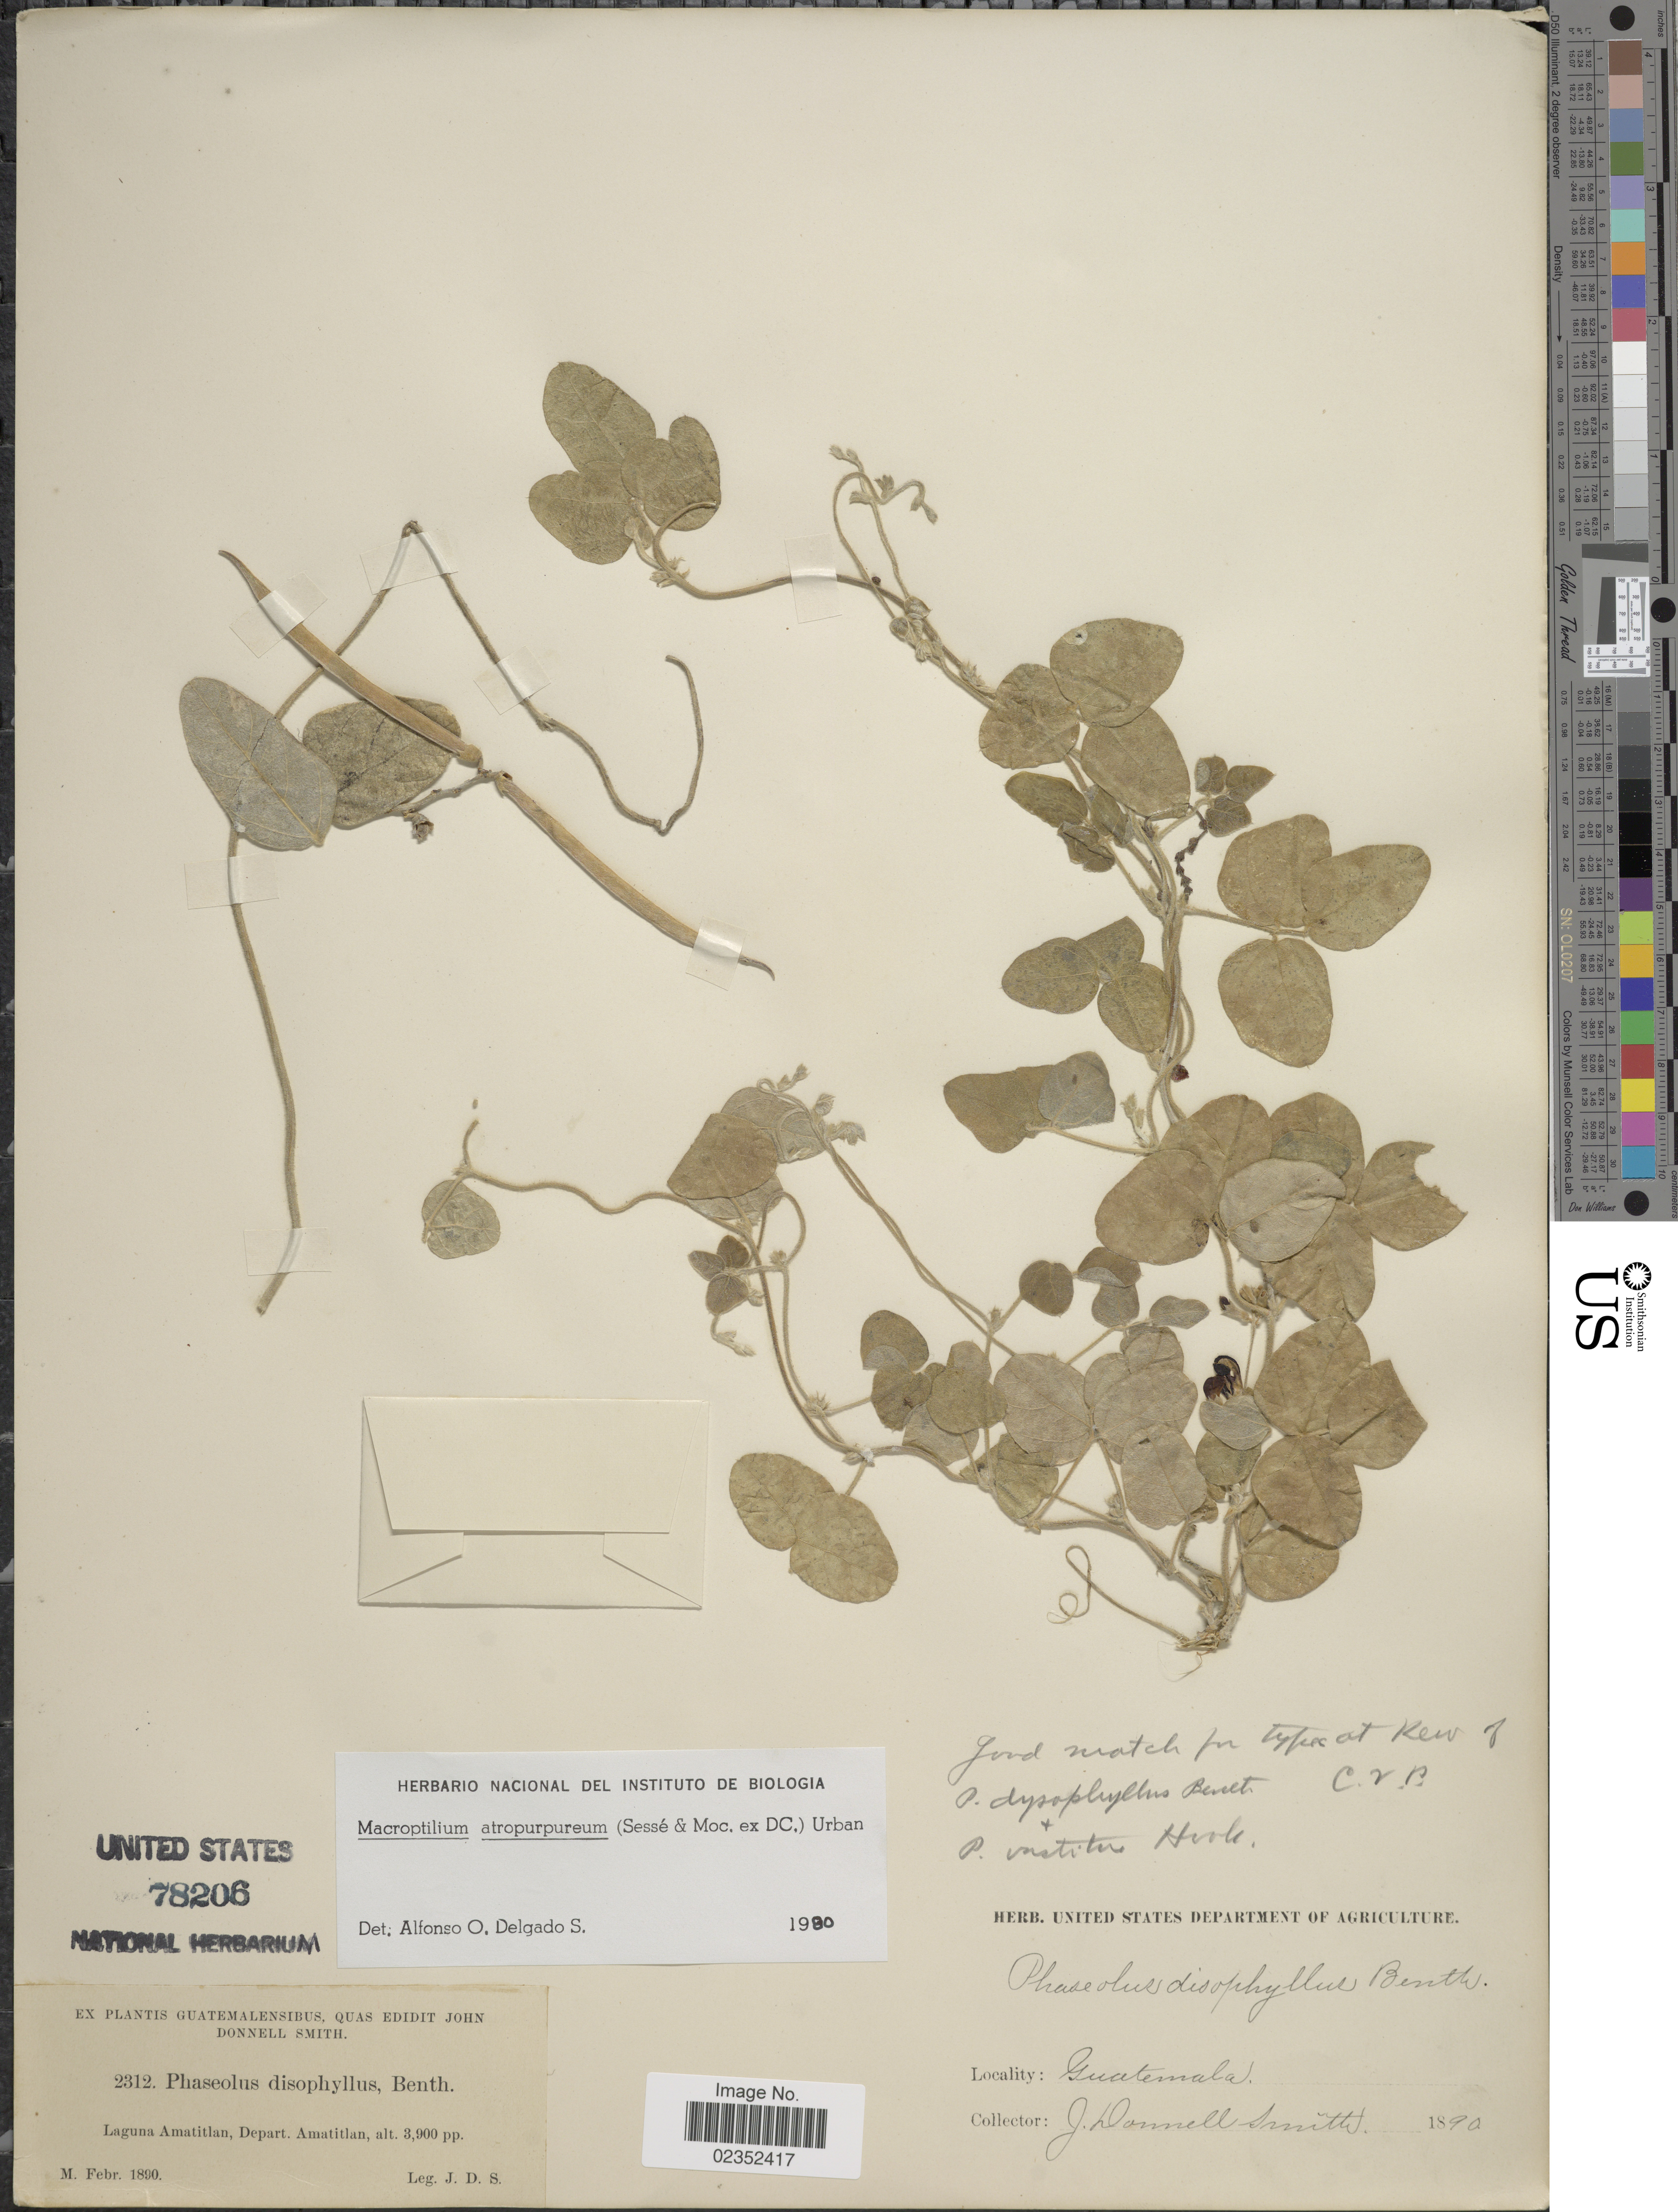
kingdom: Plantae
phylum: Tracheophyta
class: Magnoliopsida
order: Fabales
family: Fabaceae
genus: Macroptilium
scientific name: Macroptilium atropurpureum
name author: (DC.) Urb.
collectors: J. Donnell Smith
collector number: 2312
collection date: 1890-02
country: Guatemala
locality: Laguna Amatitlan, Depart. Amatitlan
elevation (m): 1189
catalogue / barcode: US 78206